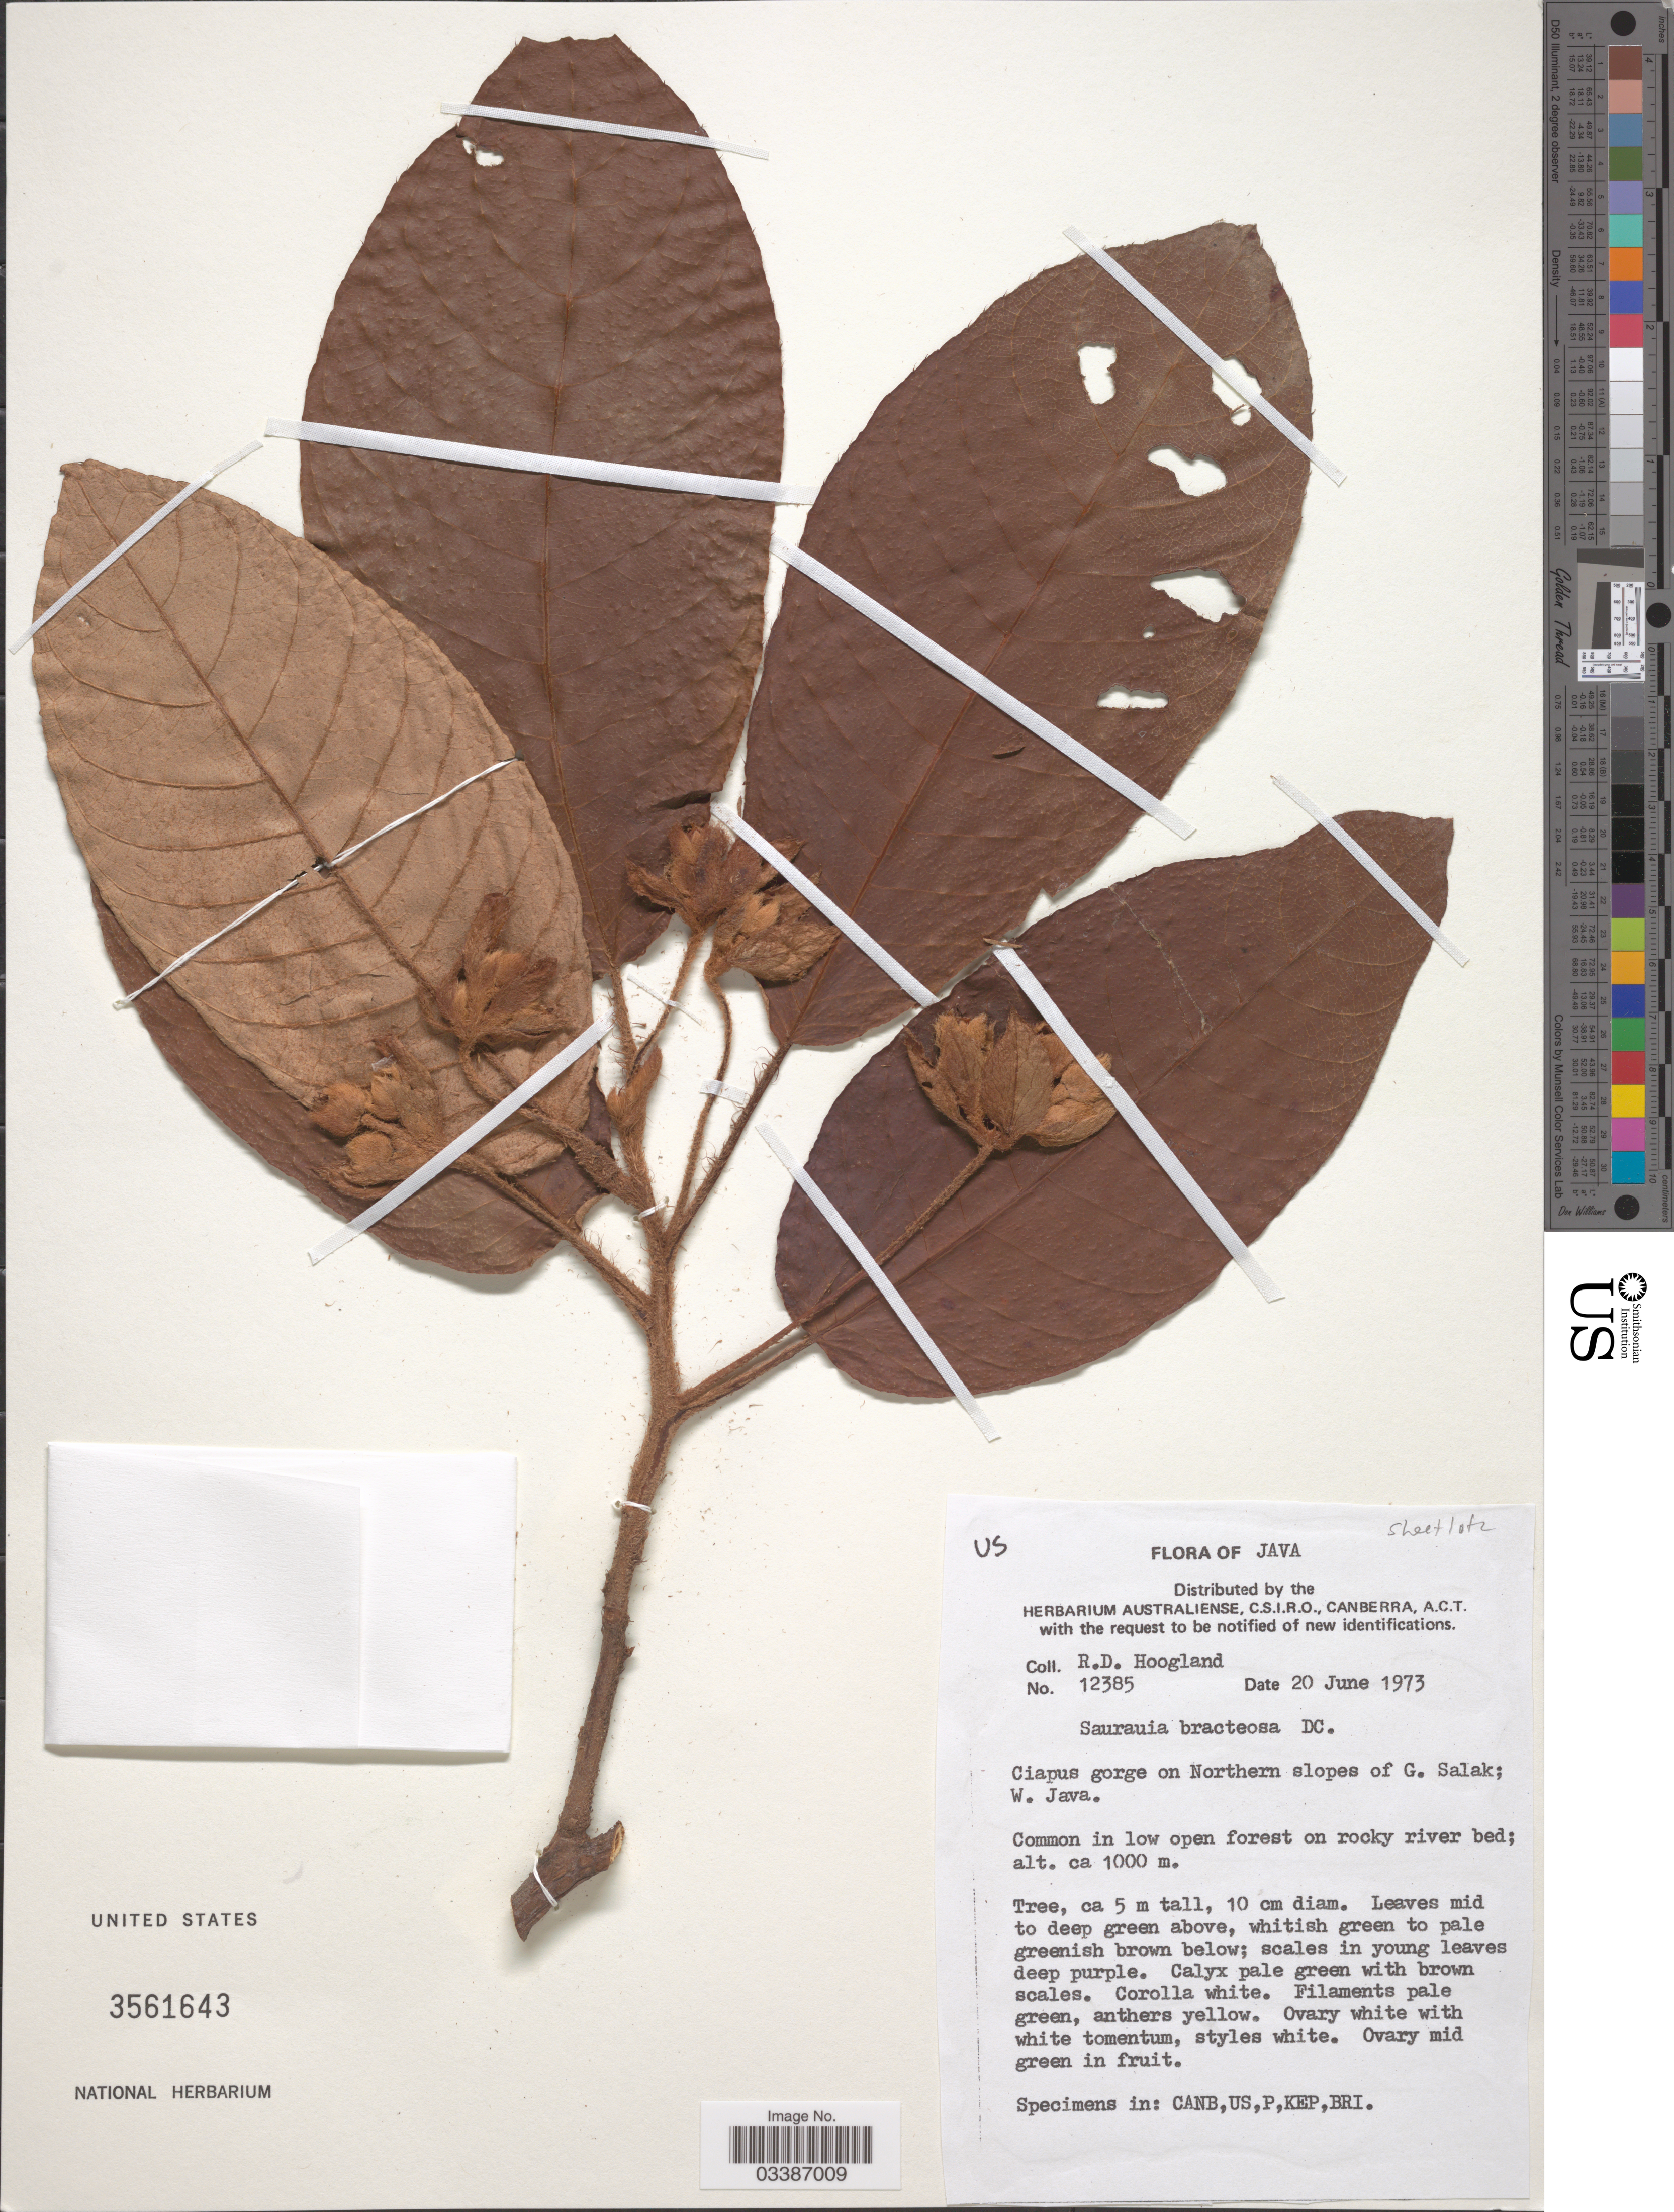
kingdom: Plantae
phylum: Tracheophyta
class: Magnoliopsida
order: Ericales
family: Actinidiaceae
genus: Saurauia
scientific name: Saurauia bracteosa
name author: DC.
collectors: R. D. Hoogland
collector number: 12385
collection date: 1973-06-20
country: Indonesia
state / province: Java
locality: Ciapus gorge on Northern slopes of G. Salak; W. Java.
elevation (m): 1000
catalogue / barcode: US 3561643